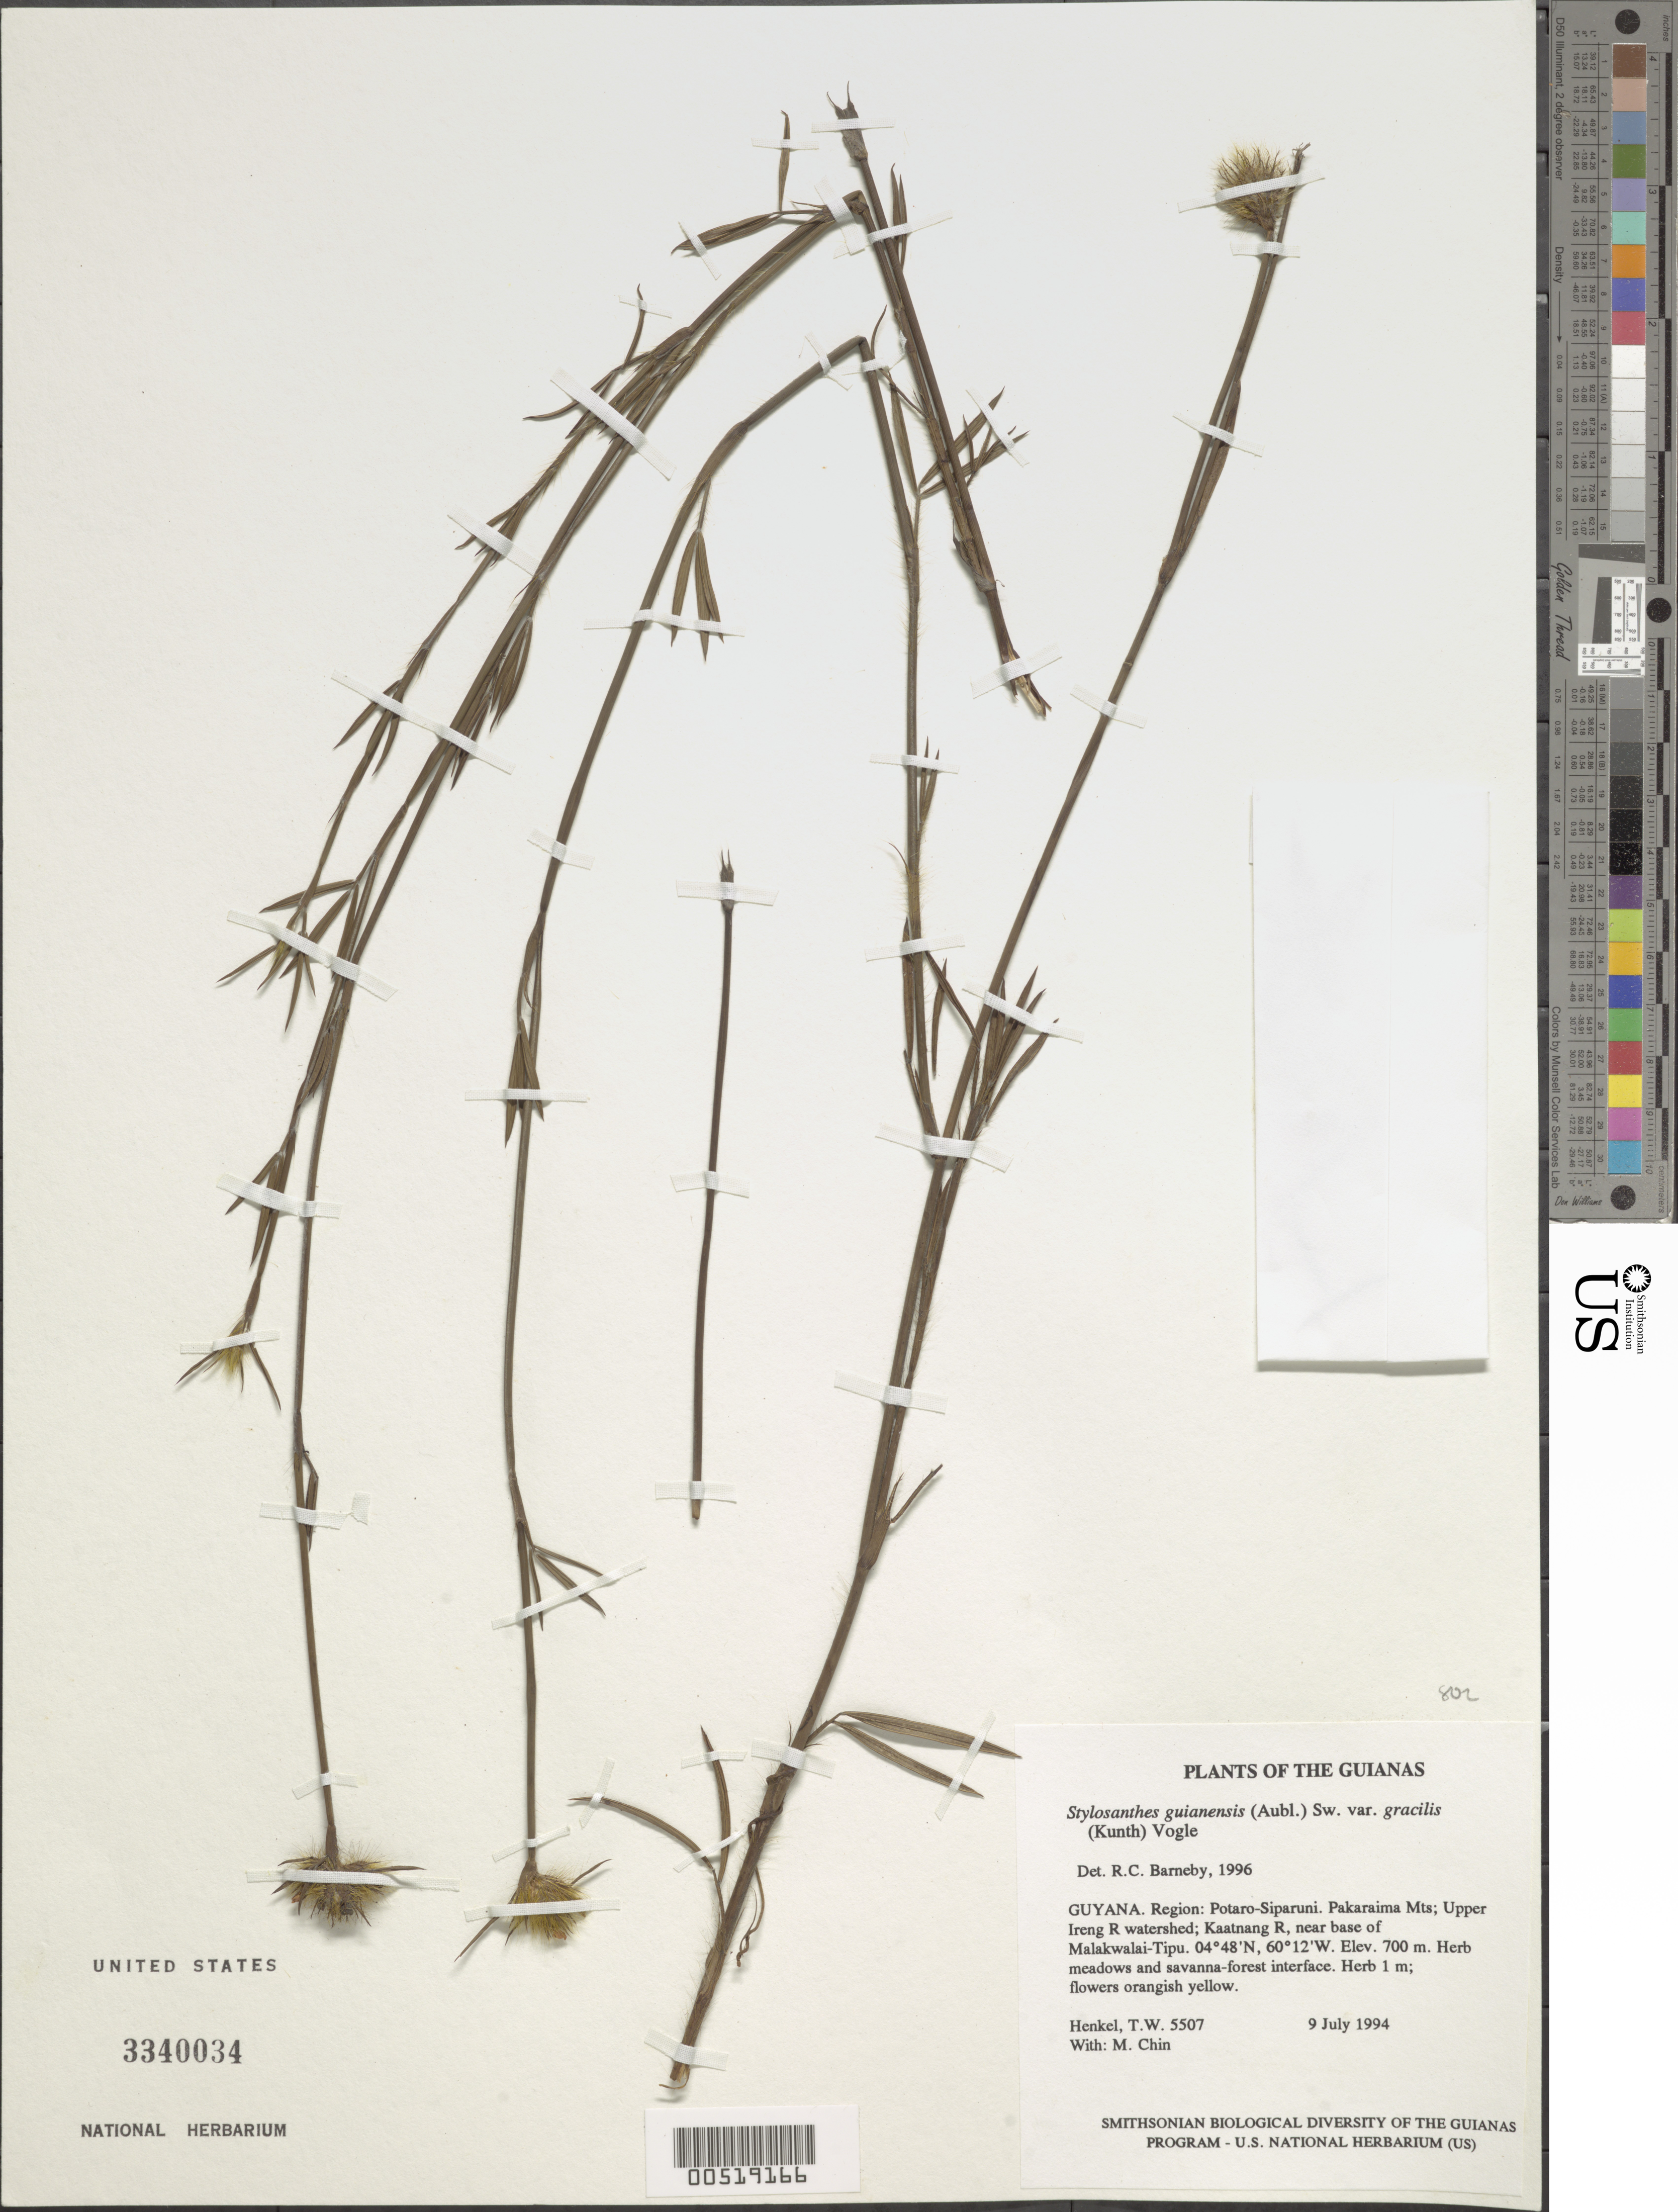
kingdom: Plantae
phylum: Tracheophyta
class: Magnoliopsida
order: Fabales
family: Fabaceae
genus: Stylosanthes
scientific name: Stylosanthes guianensis var. gracilis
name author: (Kunth) Vogel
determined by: Barneby, Rupert C., (NY)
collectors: T. Henkel & M. Chin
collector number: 5507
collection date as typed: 9 July 1994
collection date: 1994-07-09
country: Guyana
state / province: Potaro-Siparuni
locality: Pakaraima Mts; Upper Ireng R watershed; Kaatnang R, near base of Malakwalai-Tipu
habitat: Herb meadows and savanna-forest interface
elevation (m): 700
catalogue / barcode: US 3340034